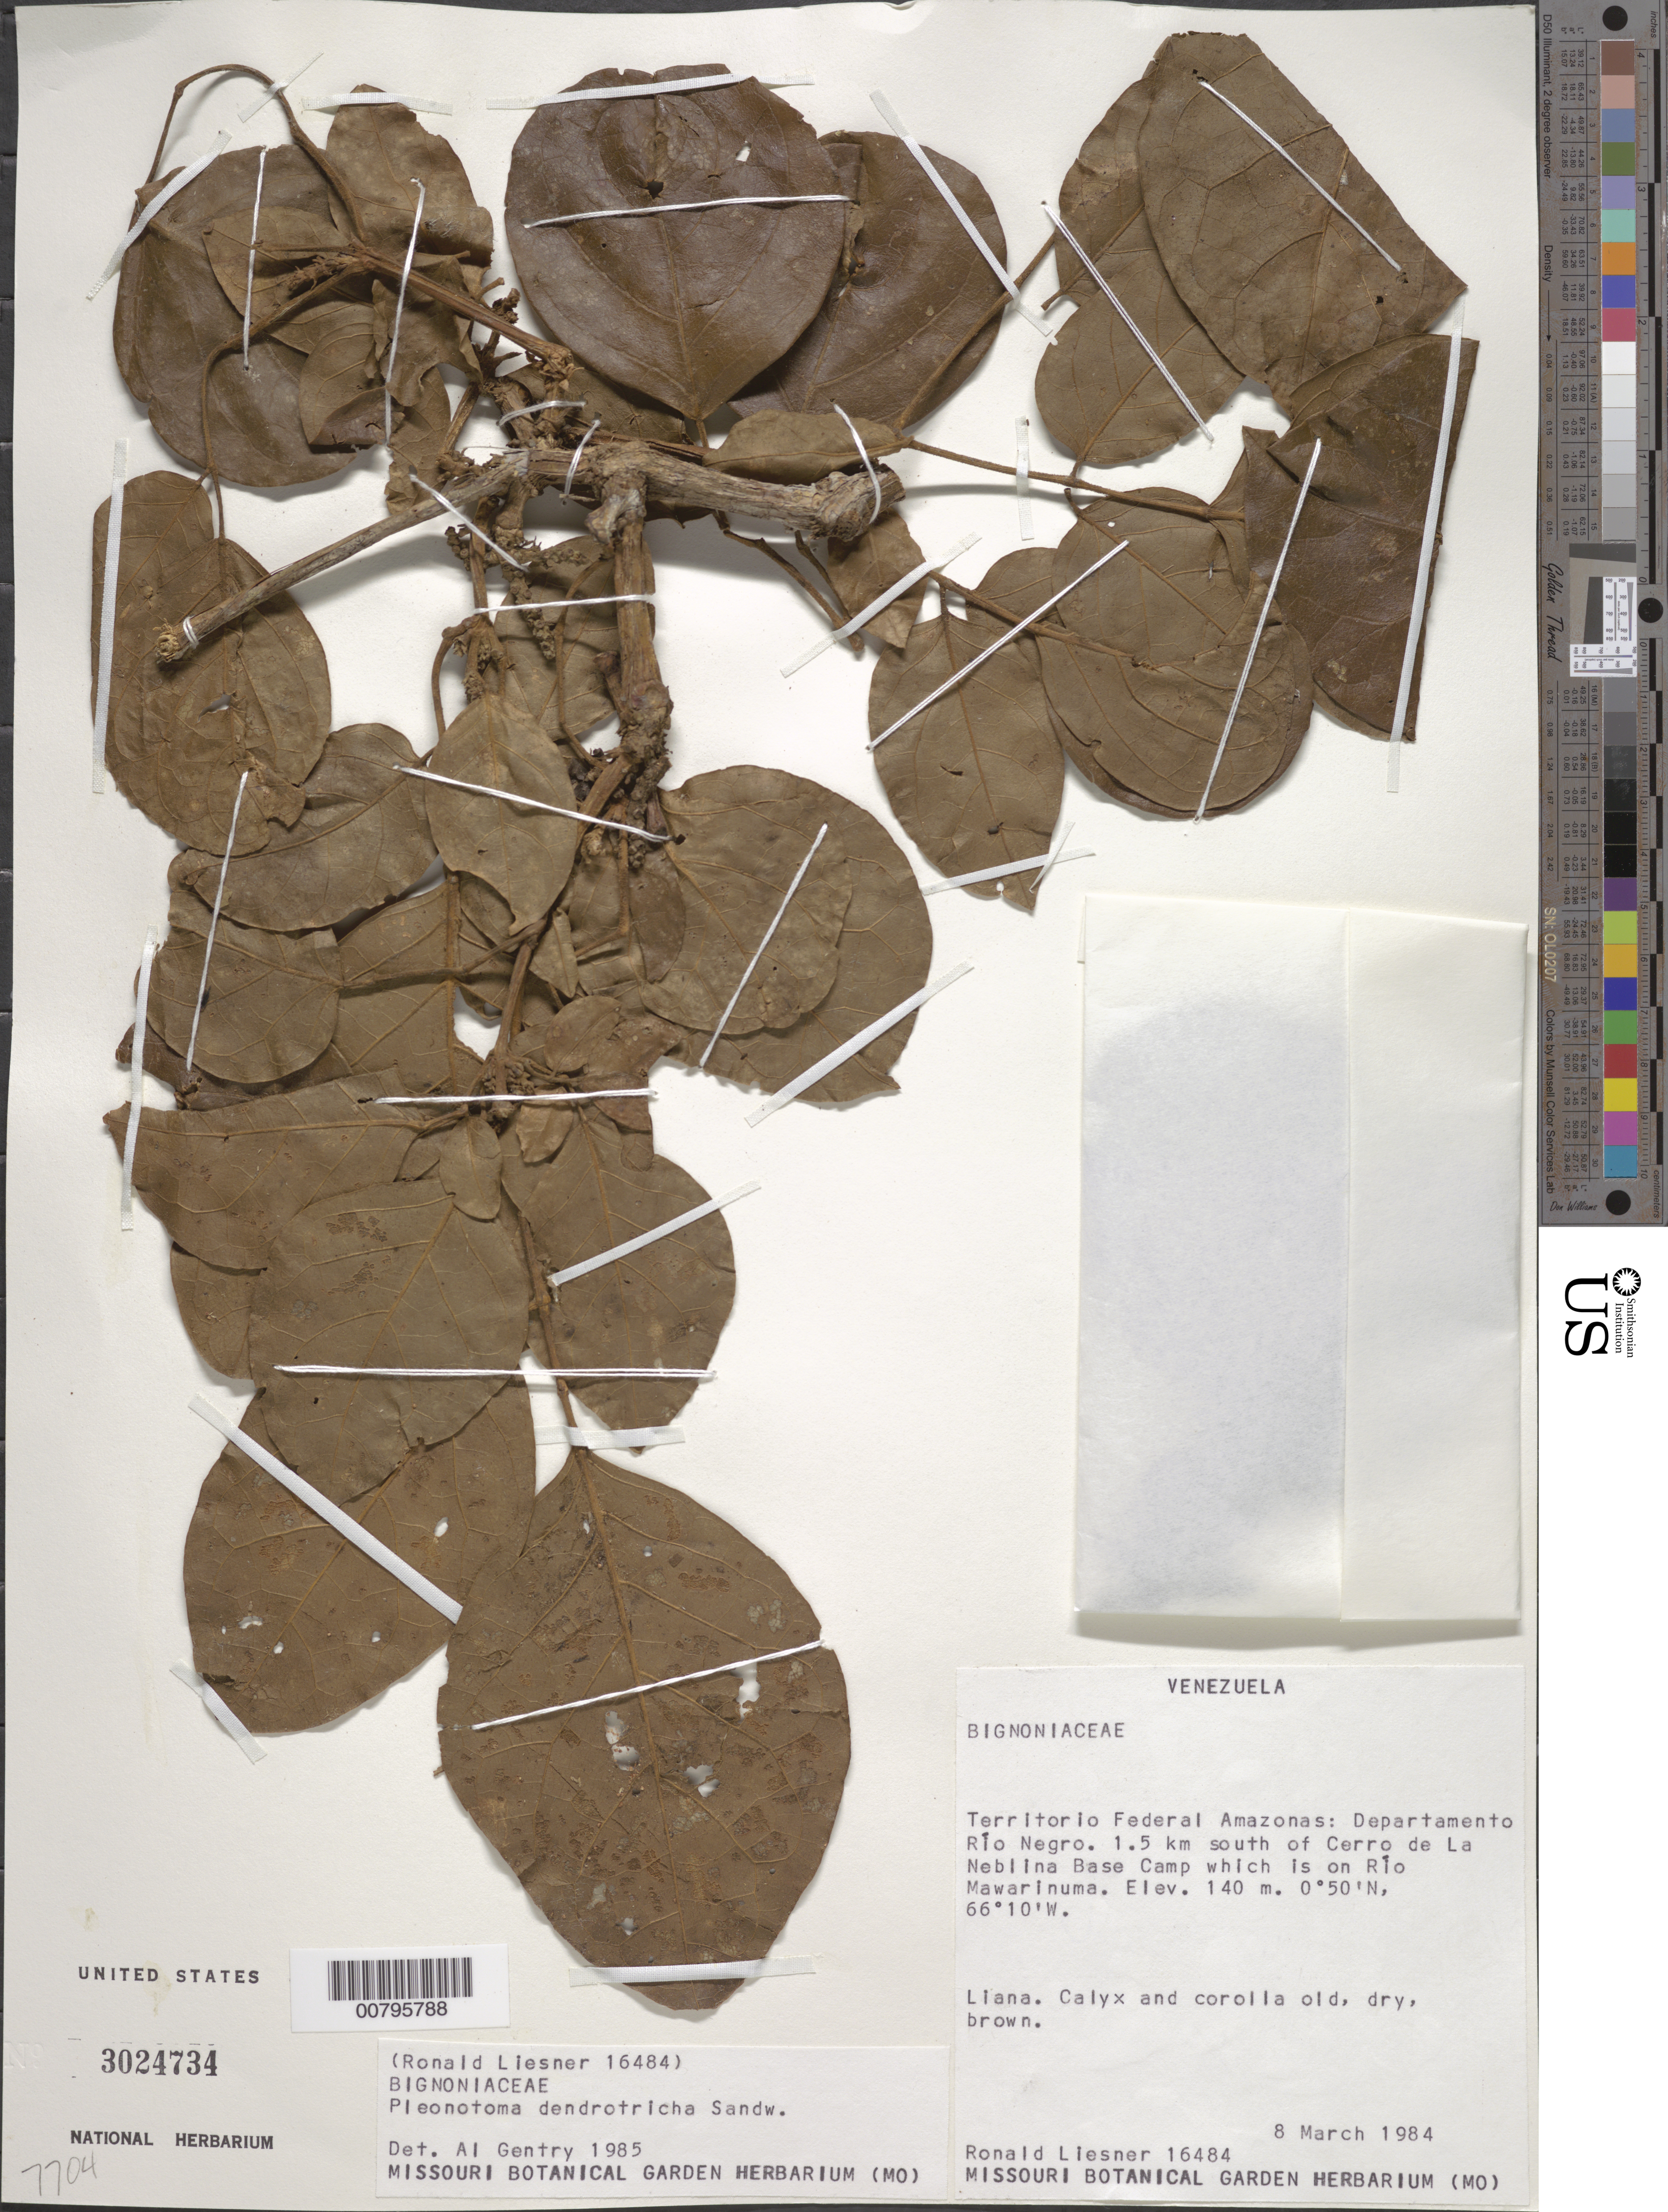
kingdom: Plantae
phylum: Tracheophyta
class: Magnoliopsida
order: Lamiales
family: Bignoniaceae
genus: Pleonotoma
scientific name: Pleonotoma dendrotricha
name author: Sandwith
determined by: Gentry, A. H.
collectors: R. L. Liesner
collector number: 16484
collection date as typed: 8-Mar-84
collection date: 1984-03-08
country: Venezuela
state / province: Amazonas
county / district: Río Negro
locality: Río Mawarinuma, 1.5 km S of Cerro de La Neblina Base Camp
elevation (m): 140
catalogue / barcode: US 3024734